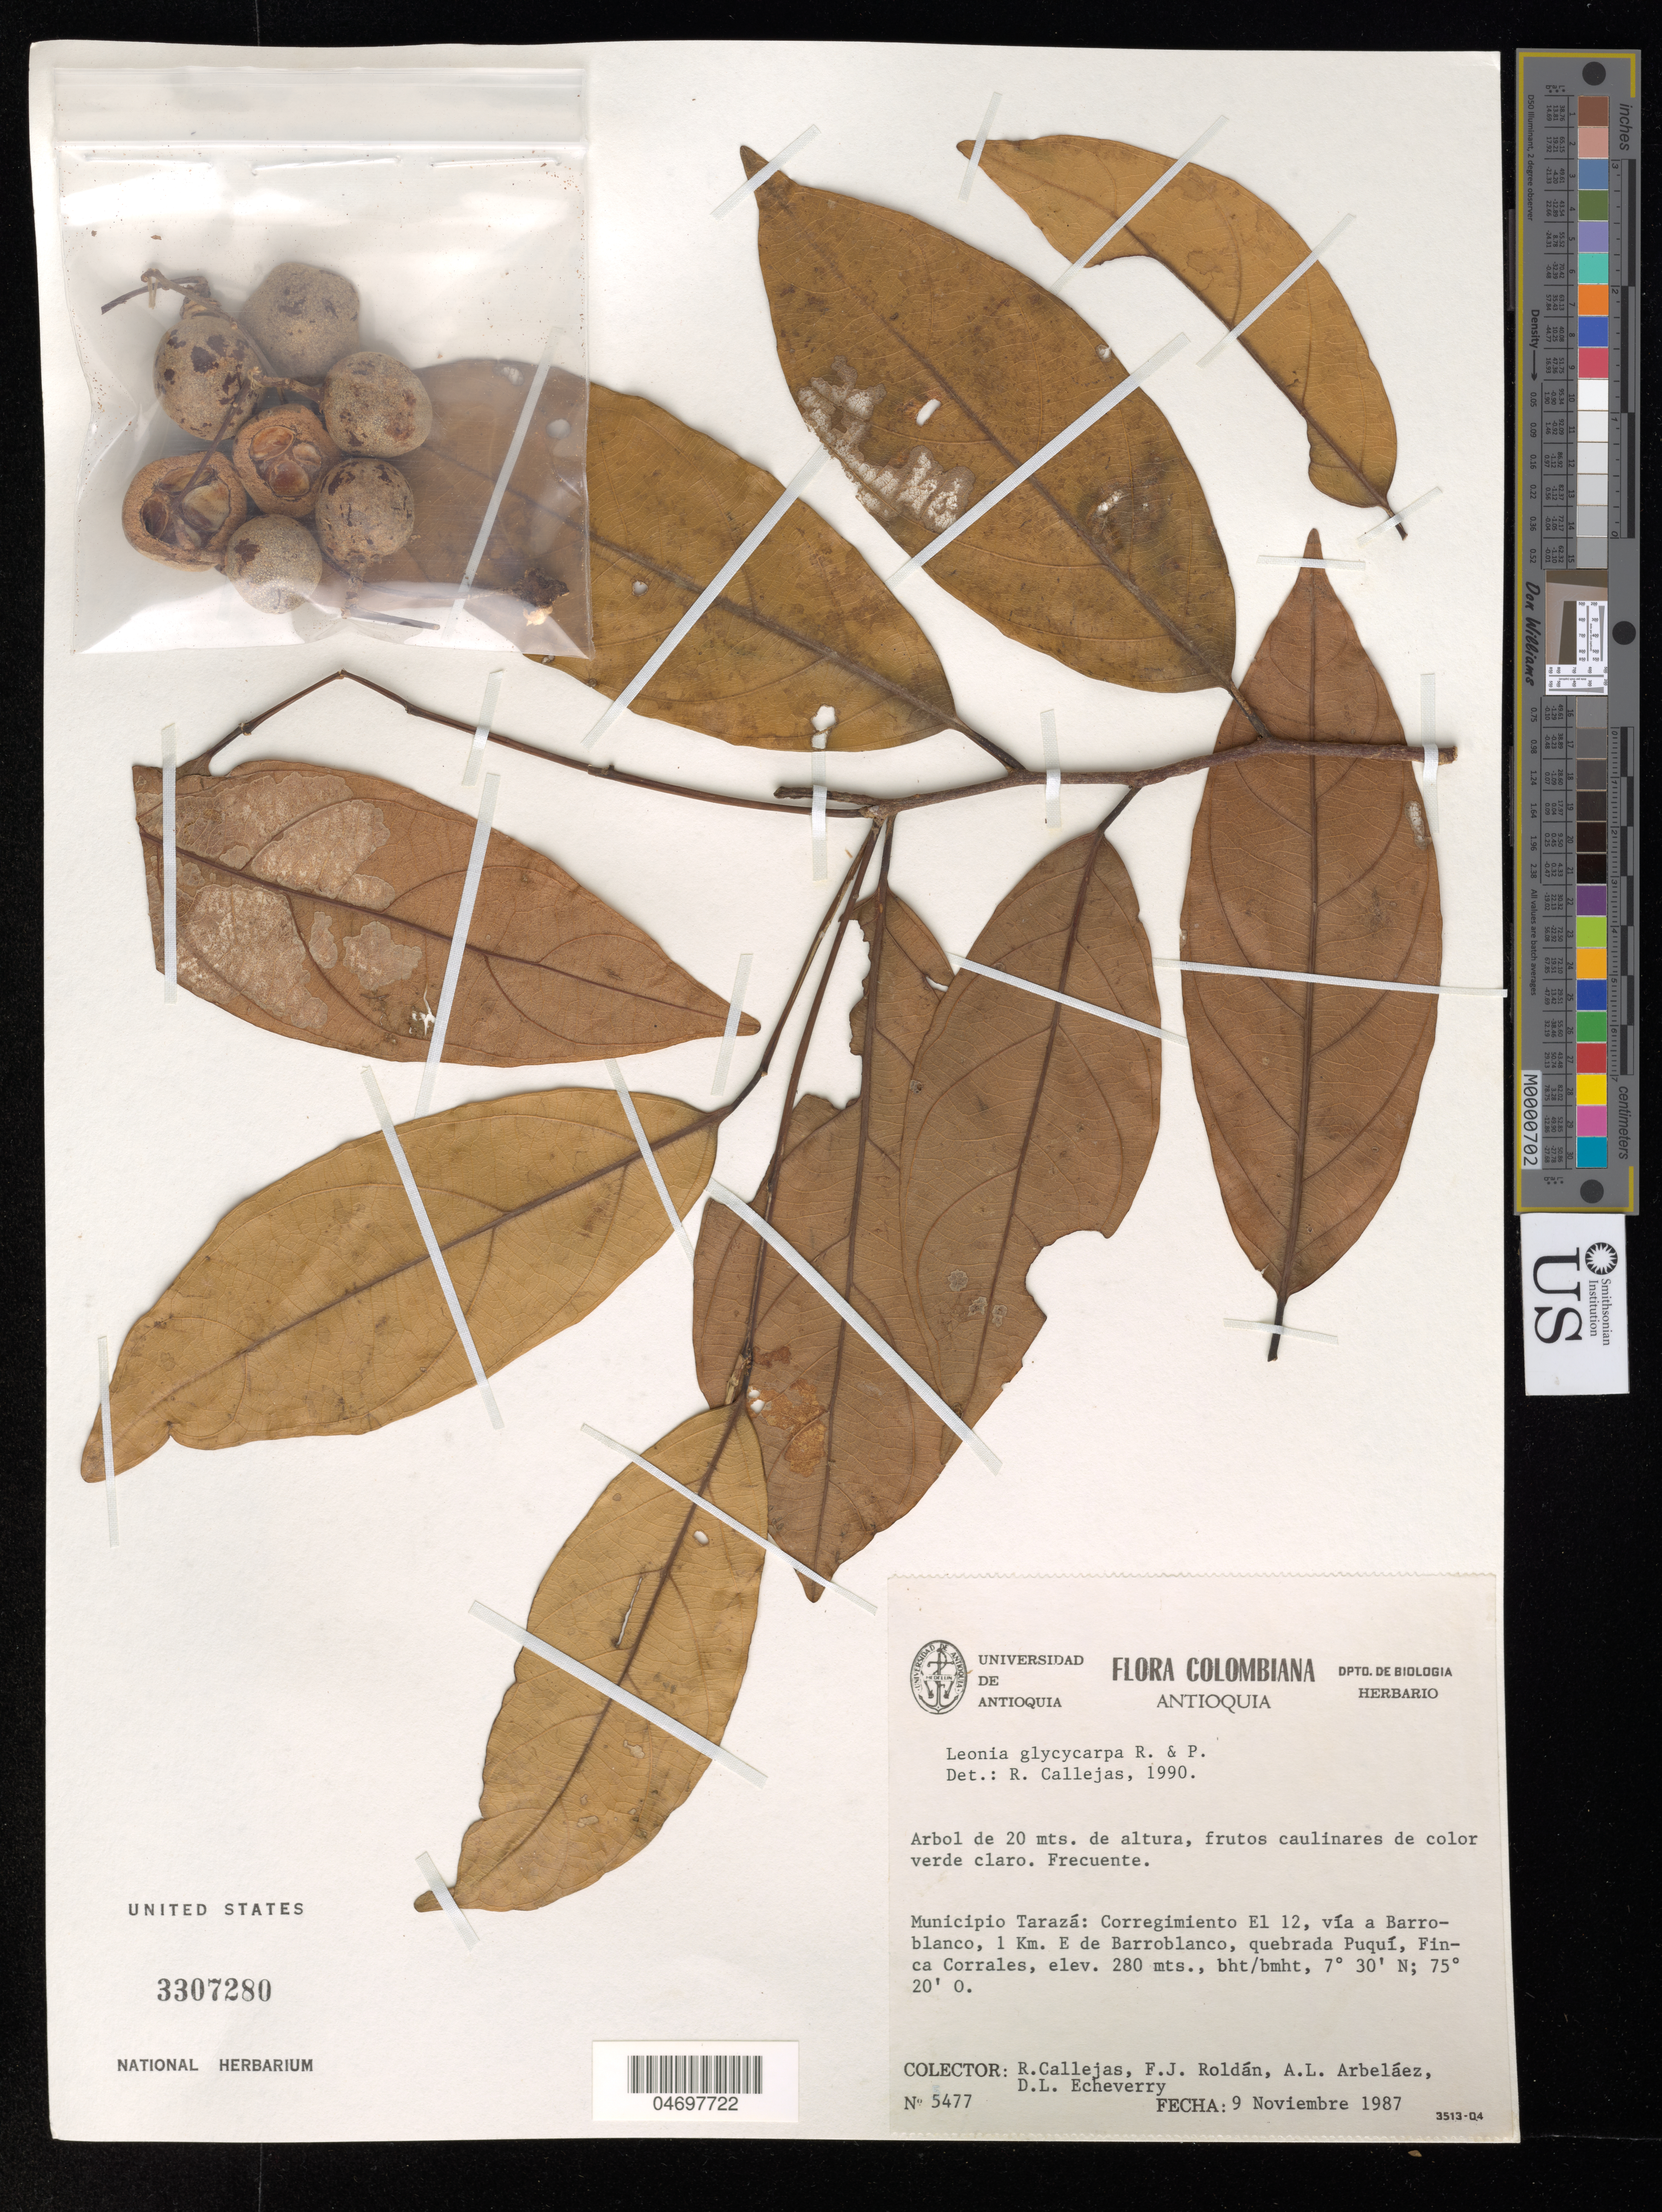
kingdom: Plantae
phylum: Tracheophyta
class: Magnoliopsida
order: Malpighiales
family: Violaceae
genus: Leonia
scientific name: Leonia glycycarpa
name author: Ruiz & Pav.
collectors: R. Callejas, F. J. Roldán, A. Arbeláez Alvarez & D. Echeverry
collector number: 5477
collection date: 1987-11-09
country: Colombia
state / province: Antioquia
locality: Municipio Tarazá: Corregimiento El 12, vía a Barroblanco, 1 Km. E de Barroblanco, quebrada Puquí, Finca Corrales.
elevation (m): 280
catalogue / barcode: US 3307280